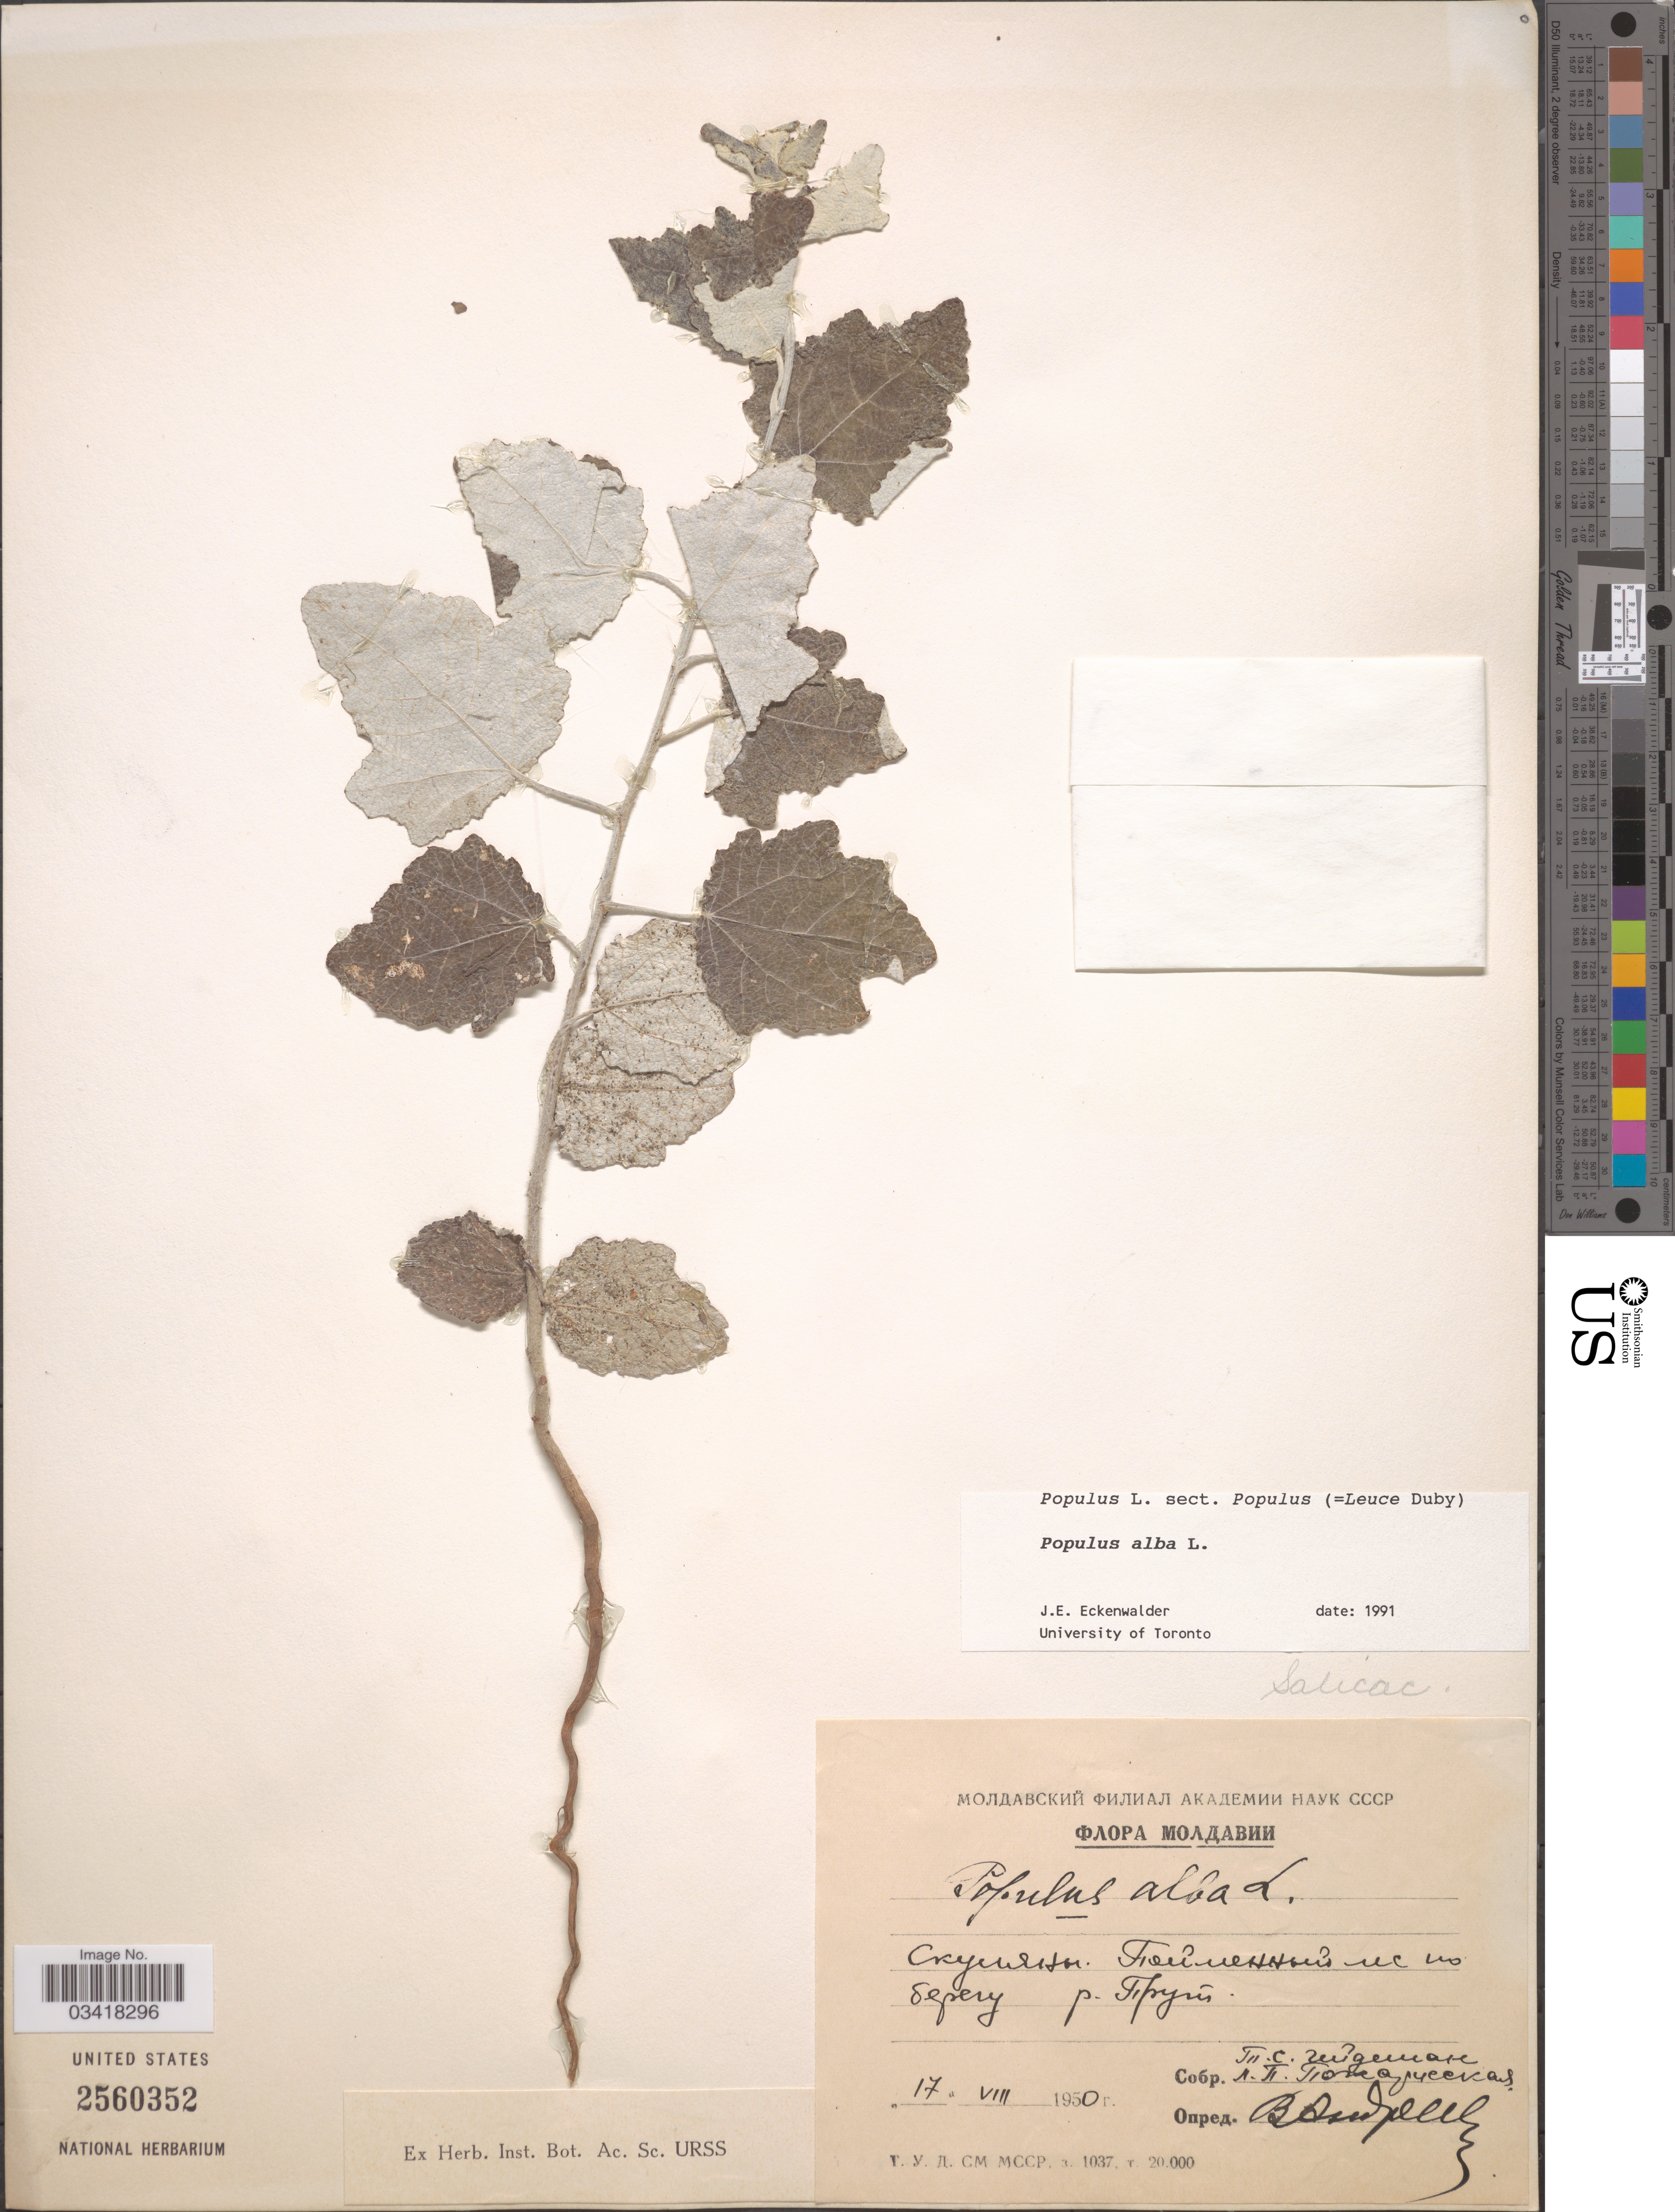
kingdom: Plantae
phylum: Tracheophyta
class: Magnoliopsida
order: Malpighiales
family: Salicaceae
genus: Populus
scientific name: Populus alba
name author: L.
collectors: T. Geideman & L. Pozharisskaya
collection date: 1950-08-17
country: Moldova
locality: Shore of River Prut.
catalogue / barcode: US 2560352